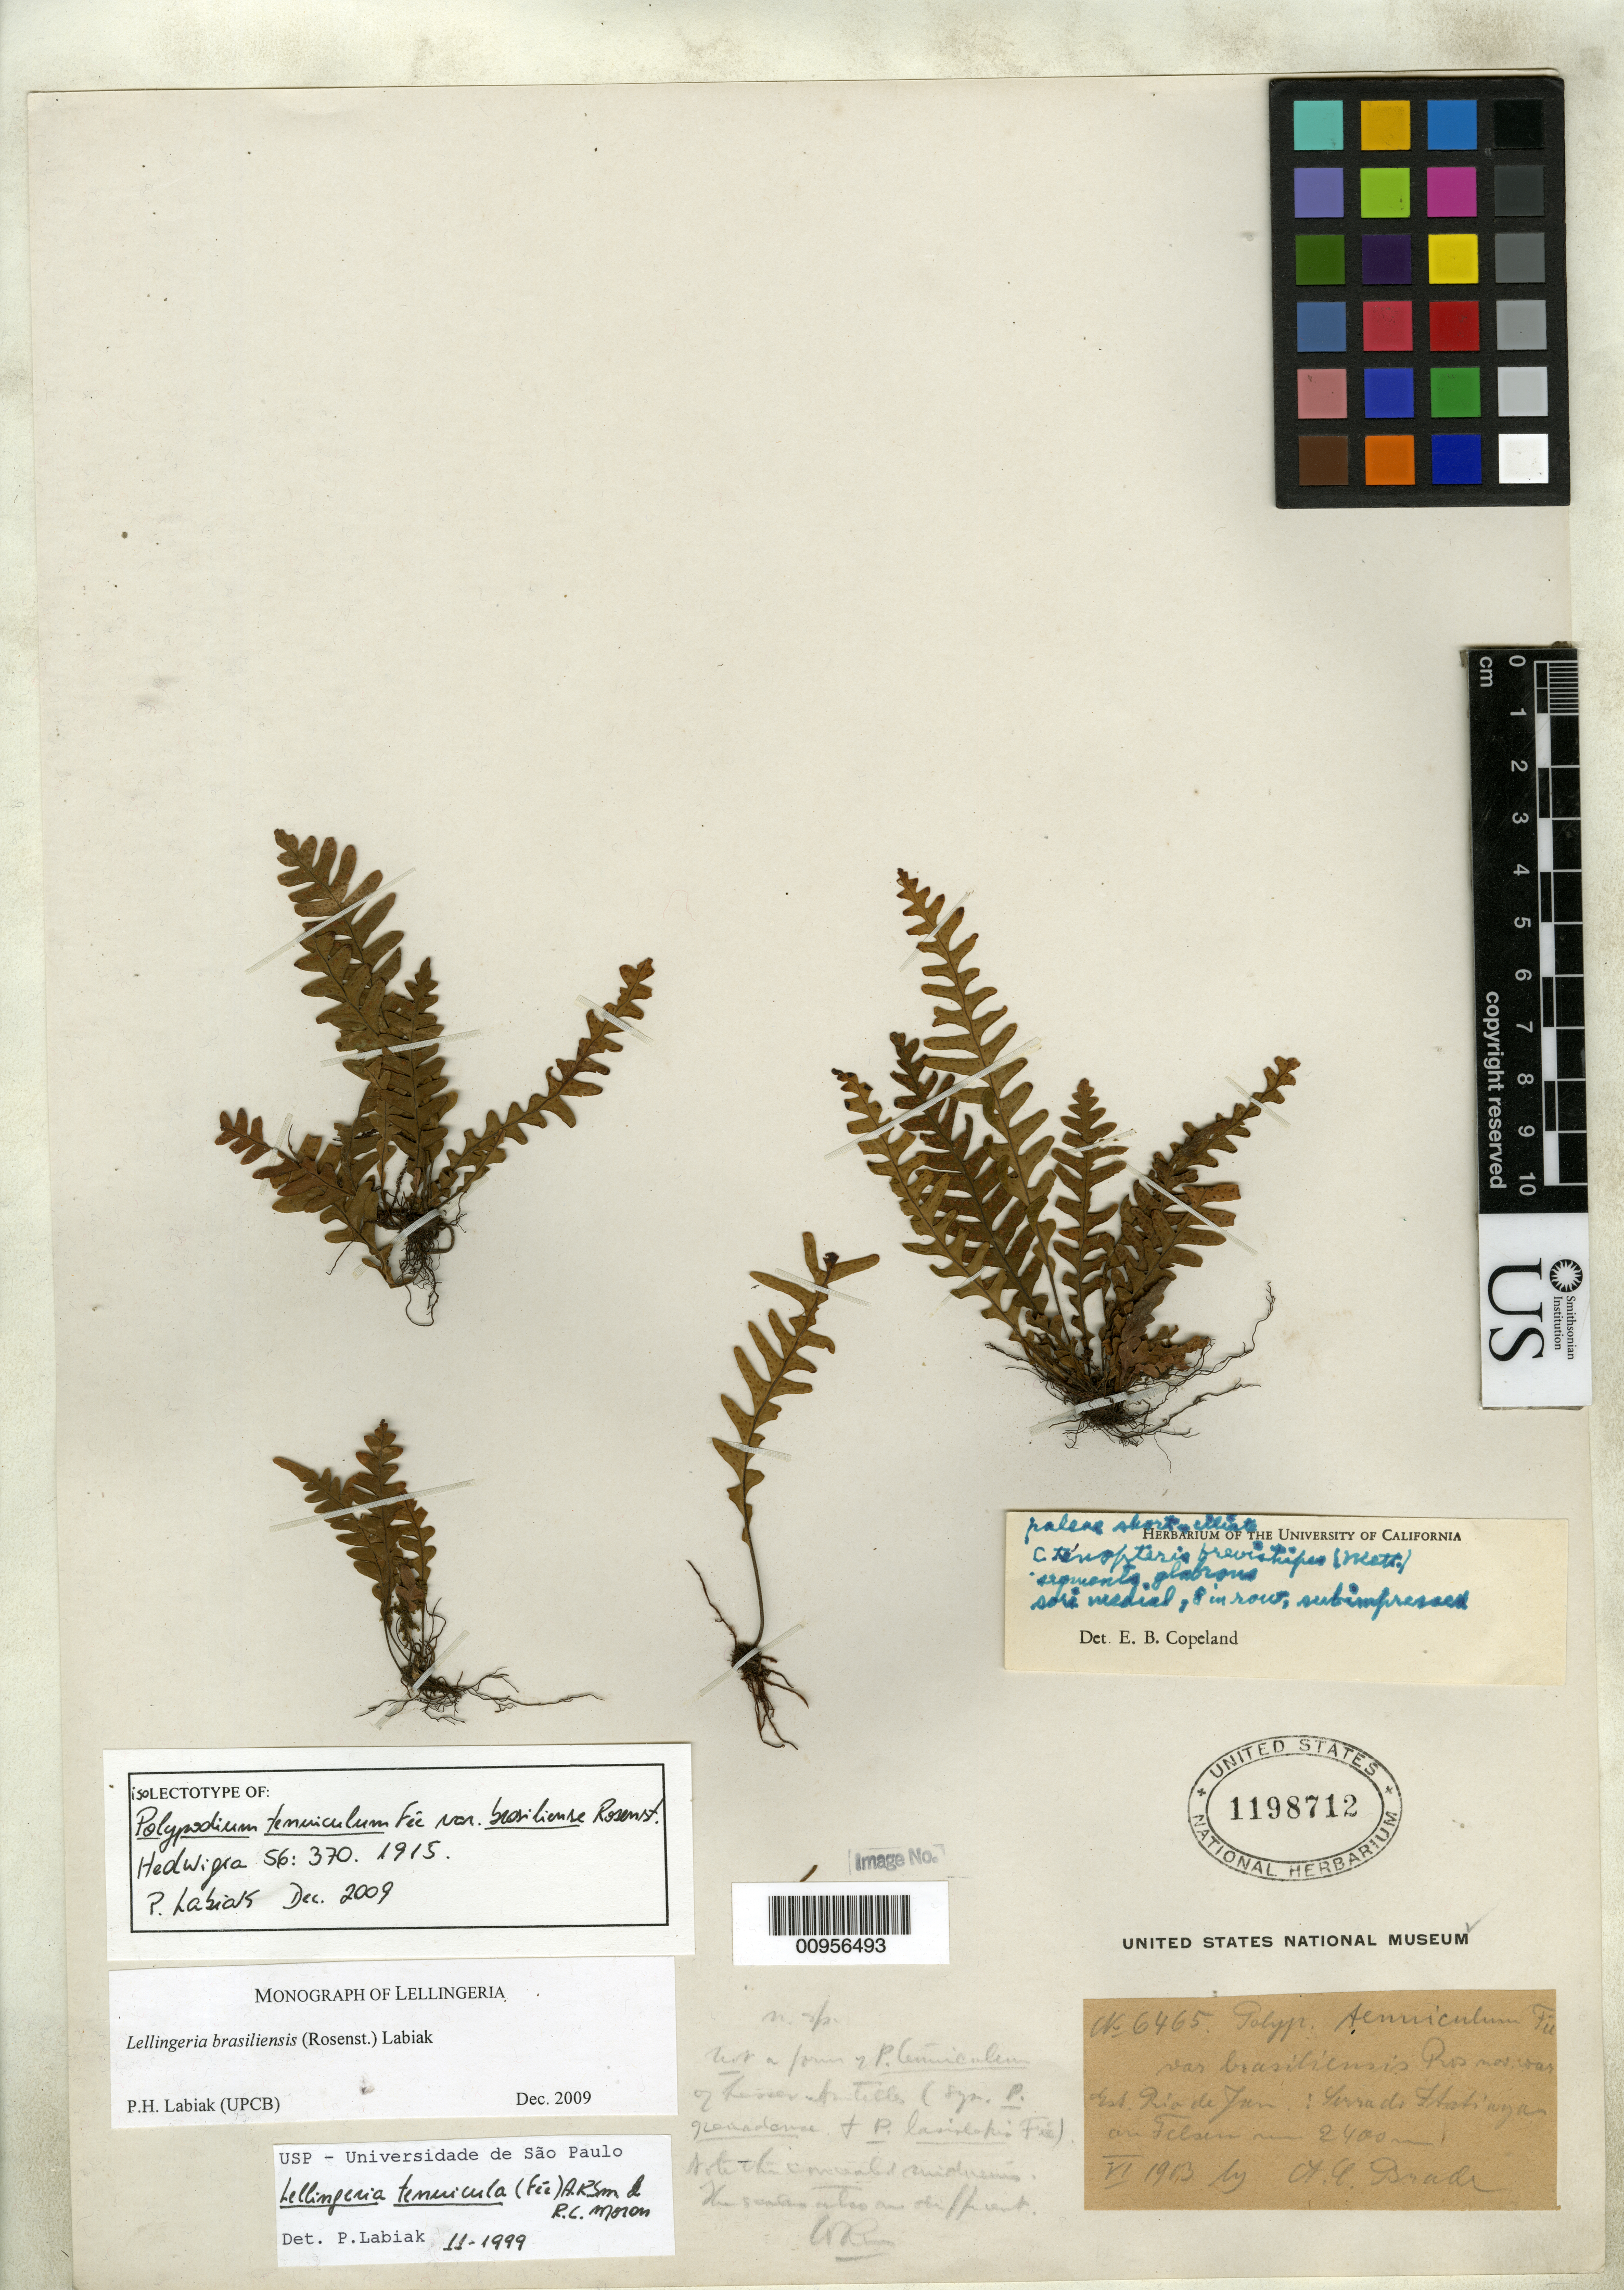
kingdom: Plantae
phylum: Tracheophyta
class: Polypodiopsida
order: Polypodiales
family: Polypodiaceae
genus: Polypodium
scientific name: Polypodium tenuiculum var. brasiliense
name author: Rosenst.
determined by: Labiak, P. H.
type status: Isotype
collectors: A. C. Brade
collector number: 6465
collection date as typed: Jun 1913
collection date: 1913-06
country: Brazil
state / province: Rio de Janeiro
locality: Est. Rio de Jan.: Serra do Itatiaya.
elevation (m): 2400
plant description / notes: Annotated by P.H. Labiak (2009) as "isolectotype"; lectotypification apparently ined. [See also Brittonia 52: 248 (2000), where Labiak cites "holotype" (B) and isotypes.]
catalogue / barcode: US 1198712